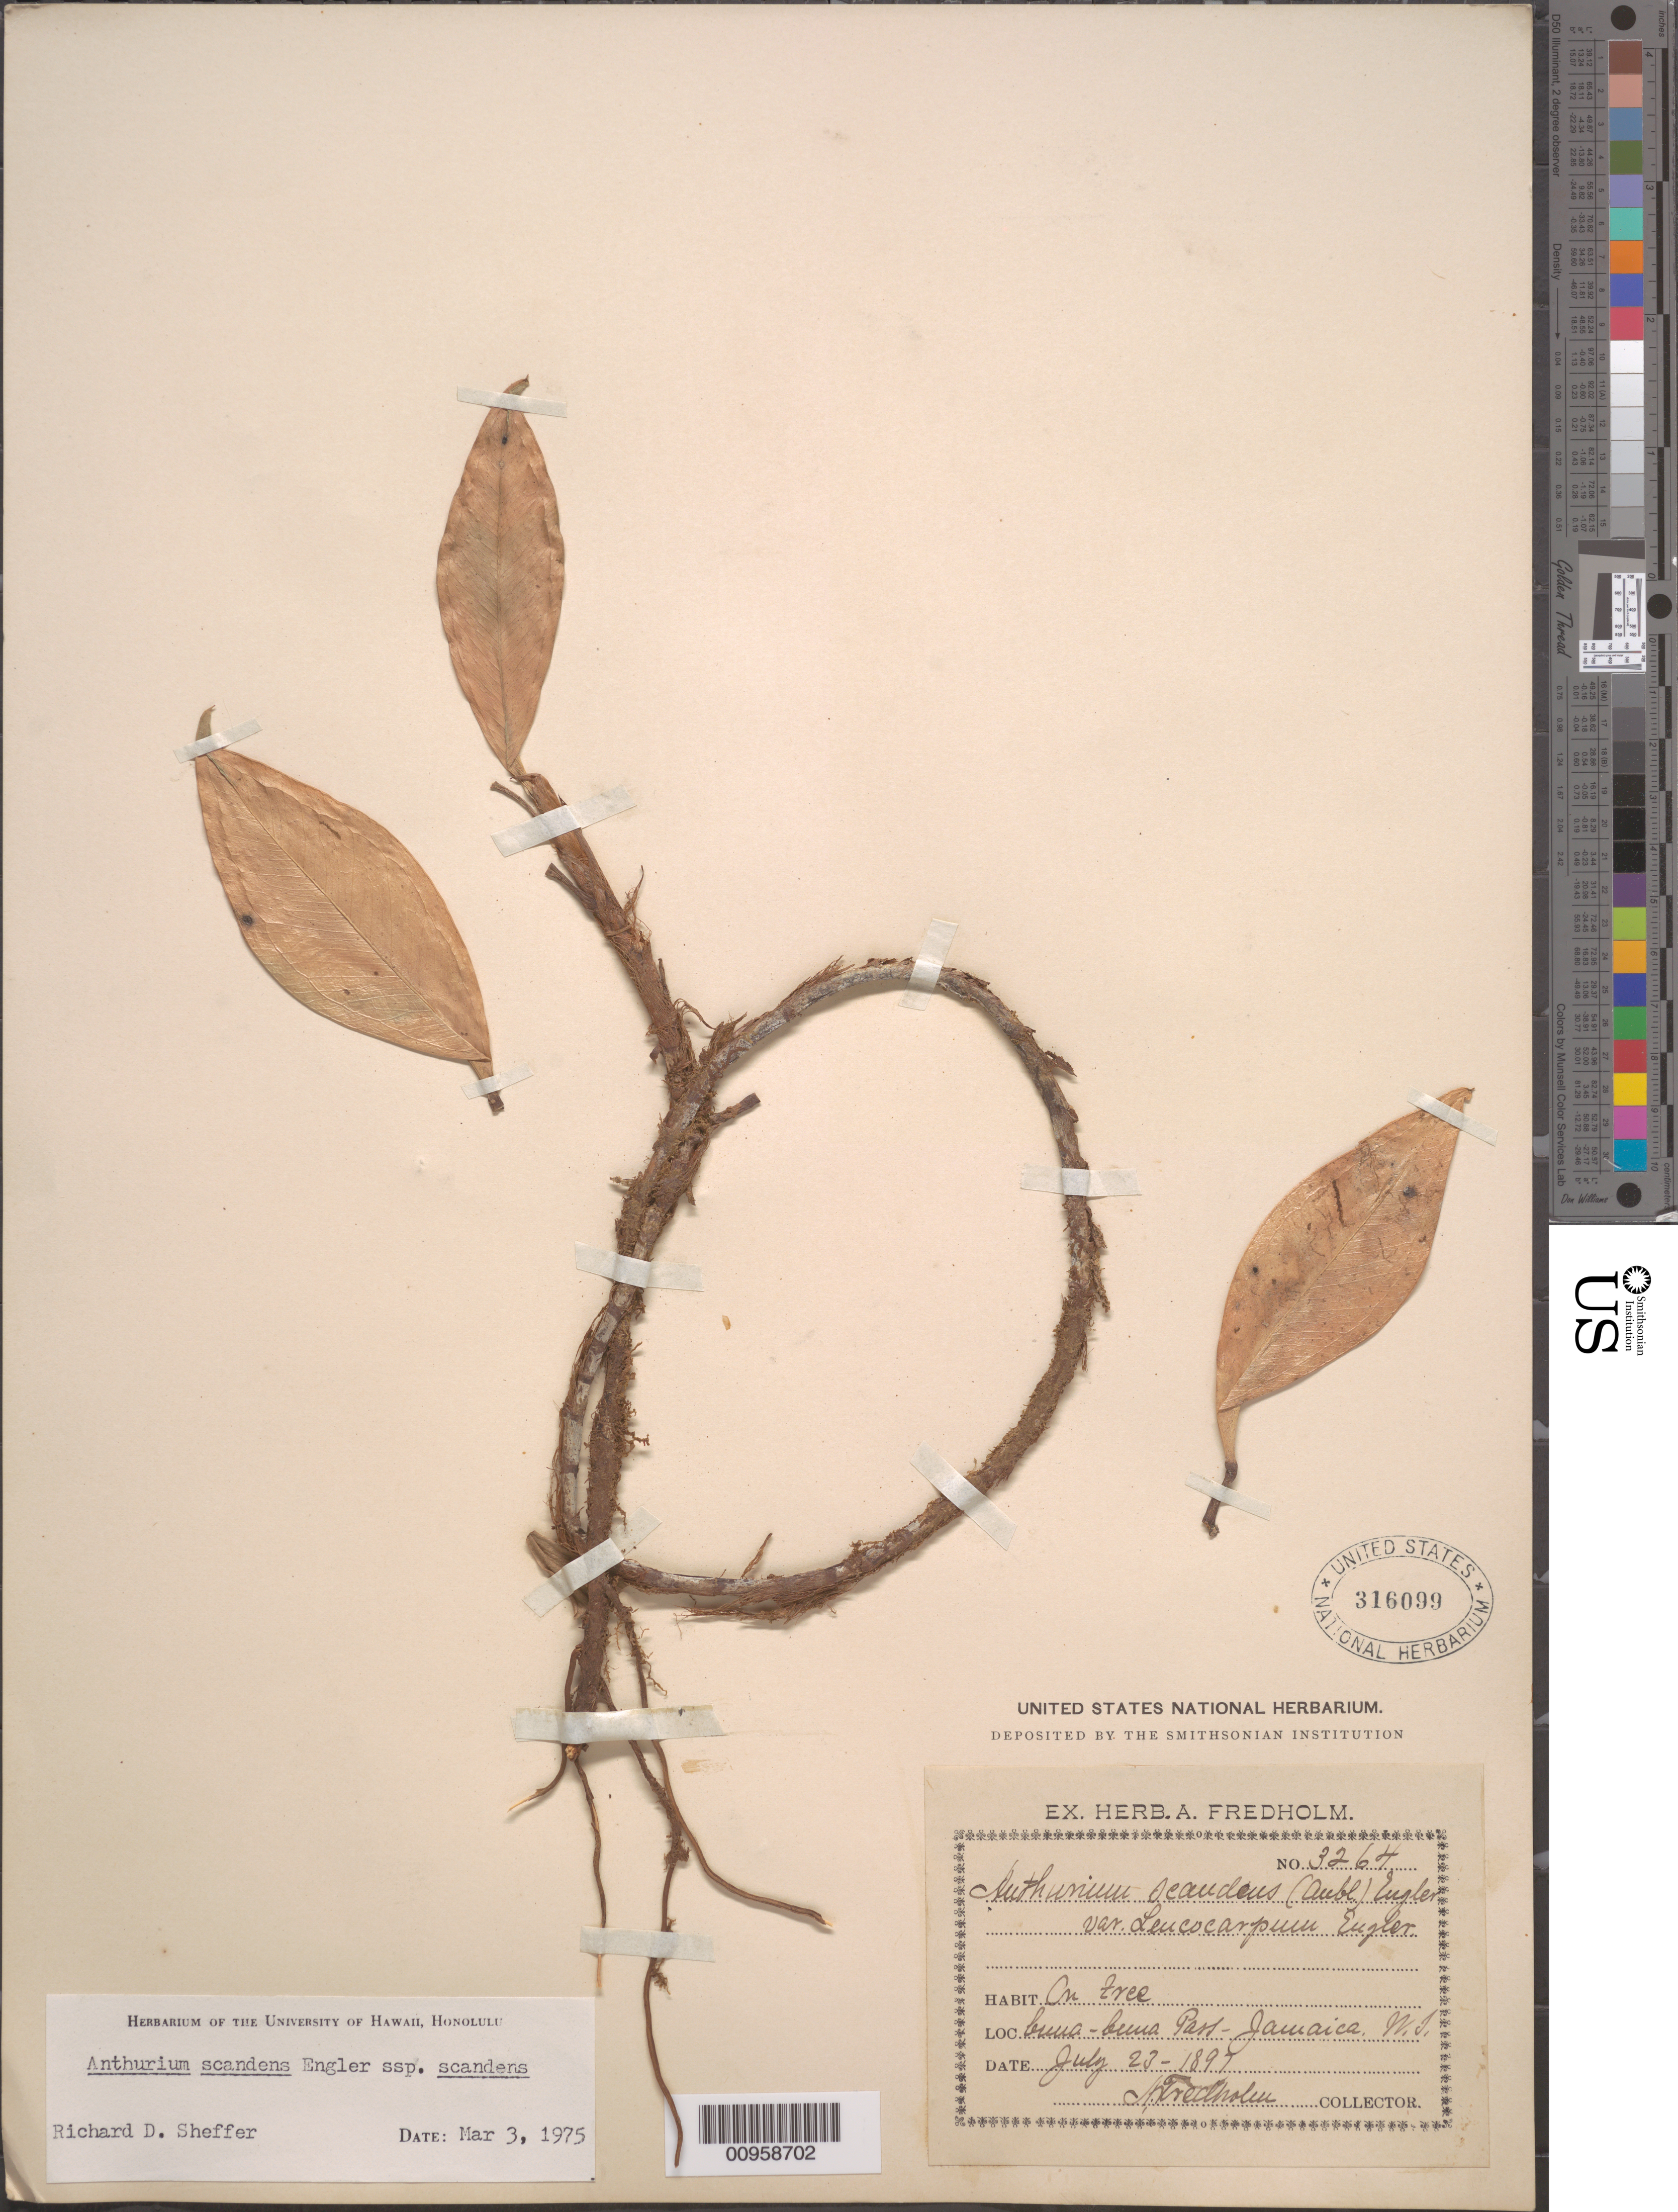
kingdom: Plantae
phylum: Tracheophyta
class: Liliopsida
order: Alismatales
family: Araceae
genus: Anthurium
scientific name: Anthurium scandens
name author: (Aubl.) Engl.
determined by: Sheffer, R. D.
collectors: A. Fredholm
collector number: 3264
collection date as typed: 23 Jul 1897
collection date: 1897-07-23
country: Jamaica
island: Jamaica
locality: Cuna Cuna Port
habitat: On tree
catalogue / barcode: US 316099